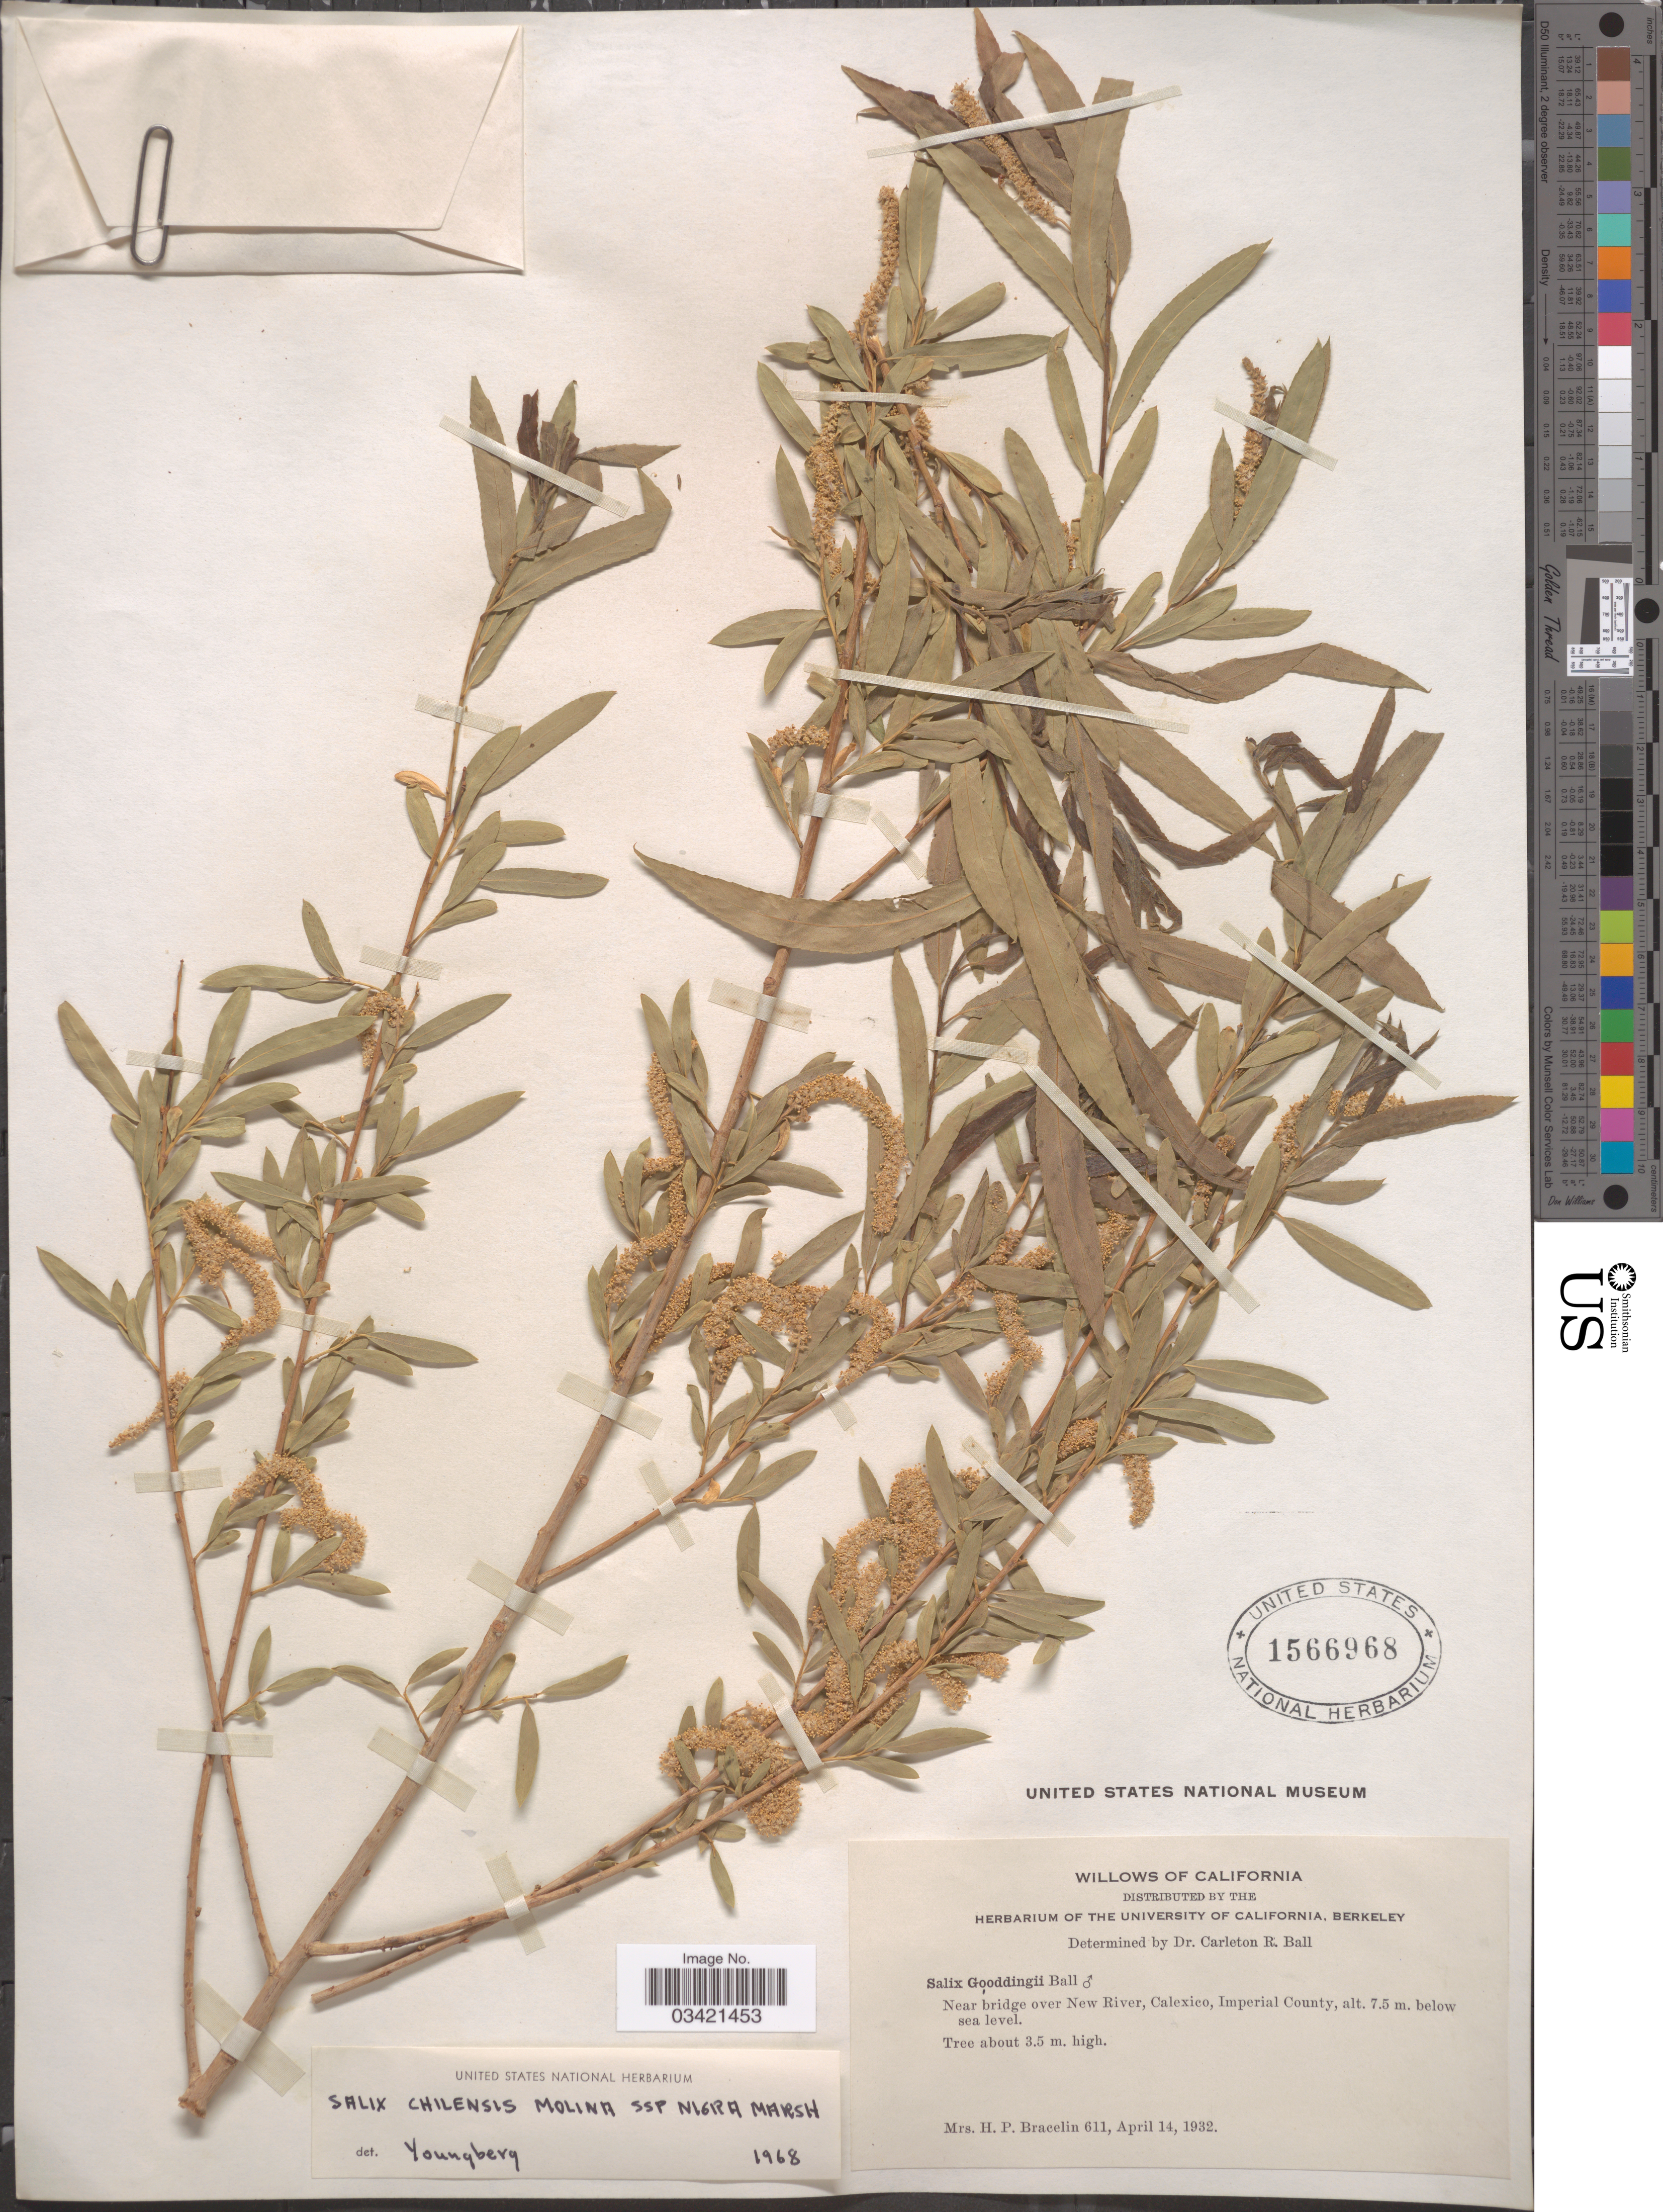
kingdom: Plantae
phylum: Tracheophyta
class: Magnoliopsida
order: Malpighiales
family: Salicaceae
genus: Salix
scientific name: Salix gooddingii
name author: C.R. Ball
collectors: H. Bracelin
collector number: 611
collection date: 1932-04-14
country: United States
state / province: California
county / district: Imperial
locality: Near bridge over New River, Calexio, Imperial County.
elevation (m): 7.5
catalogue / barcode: US 1566968